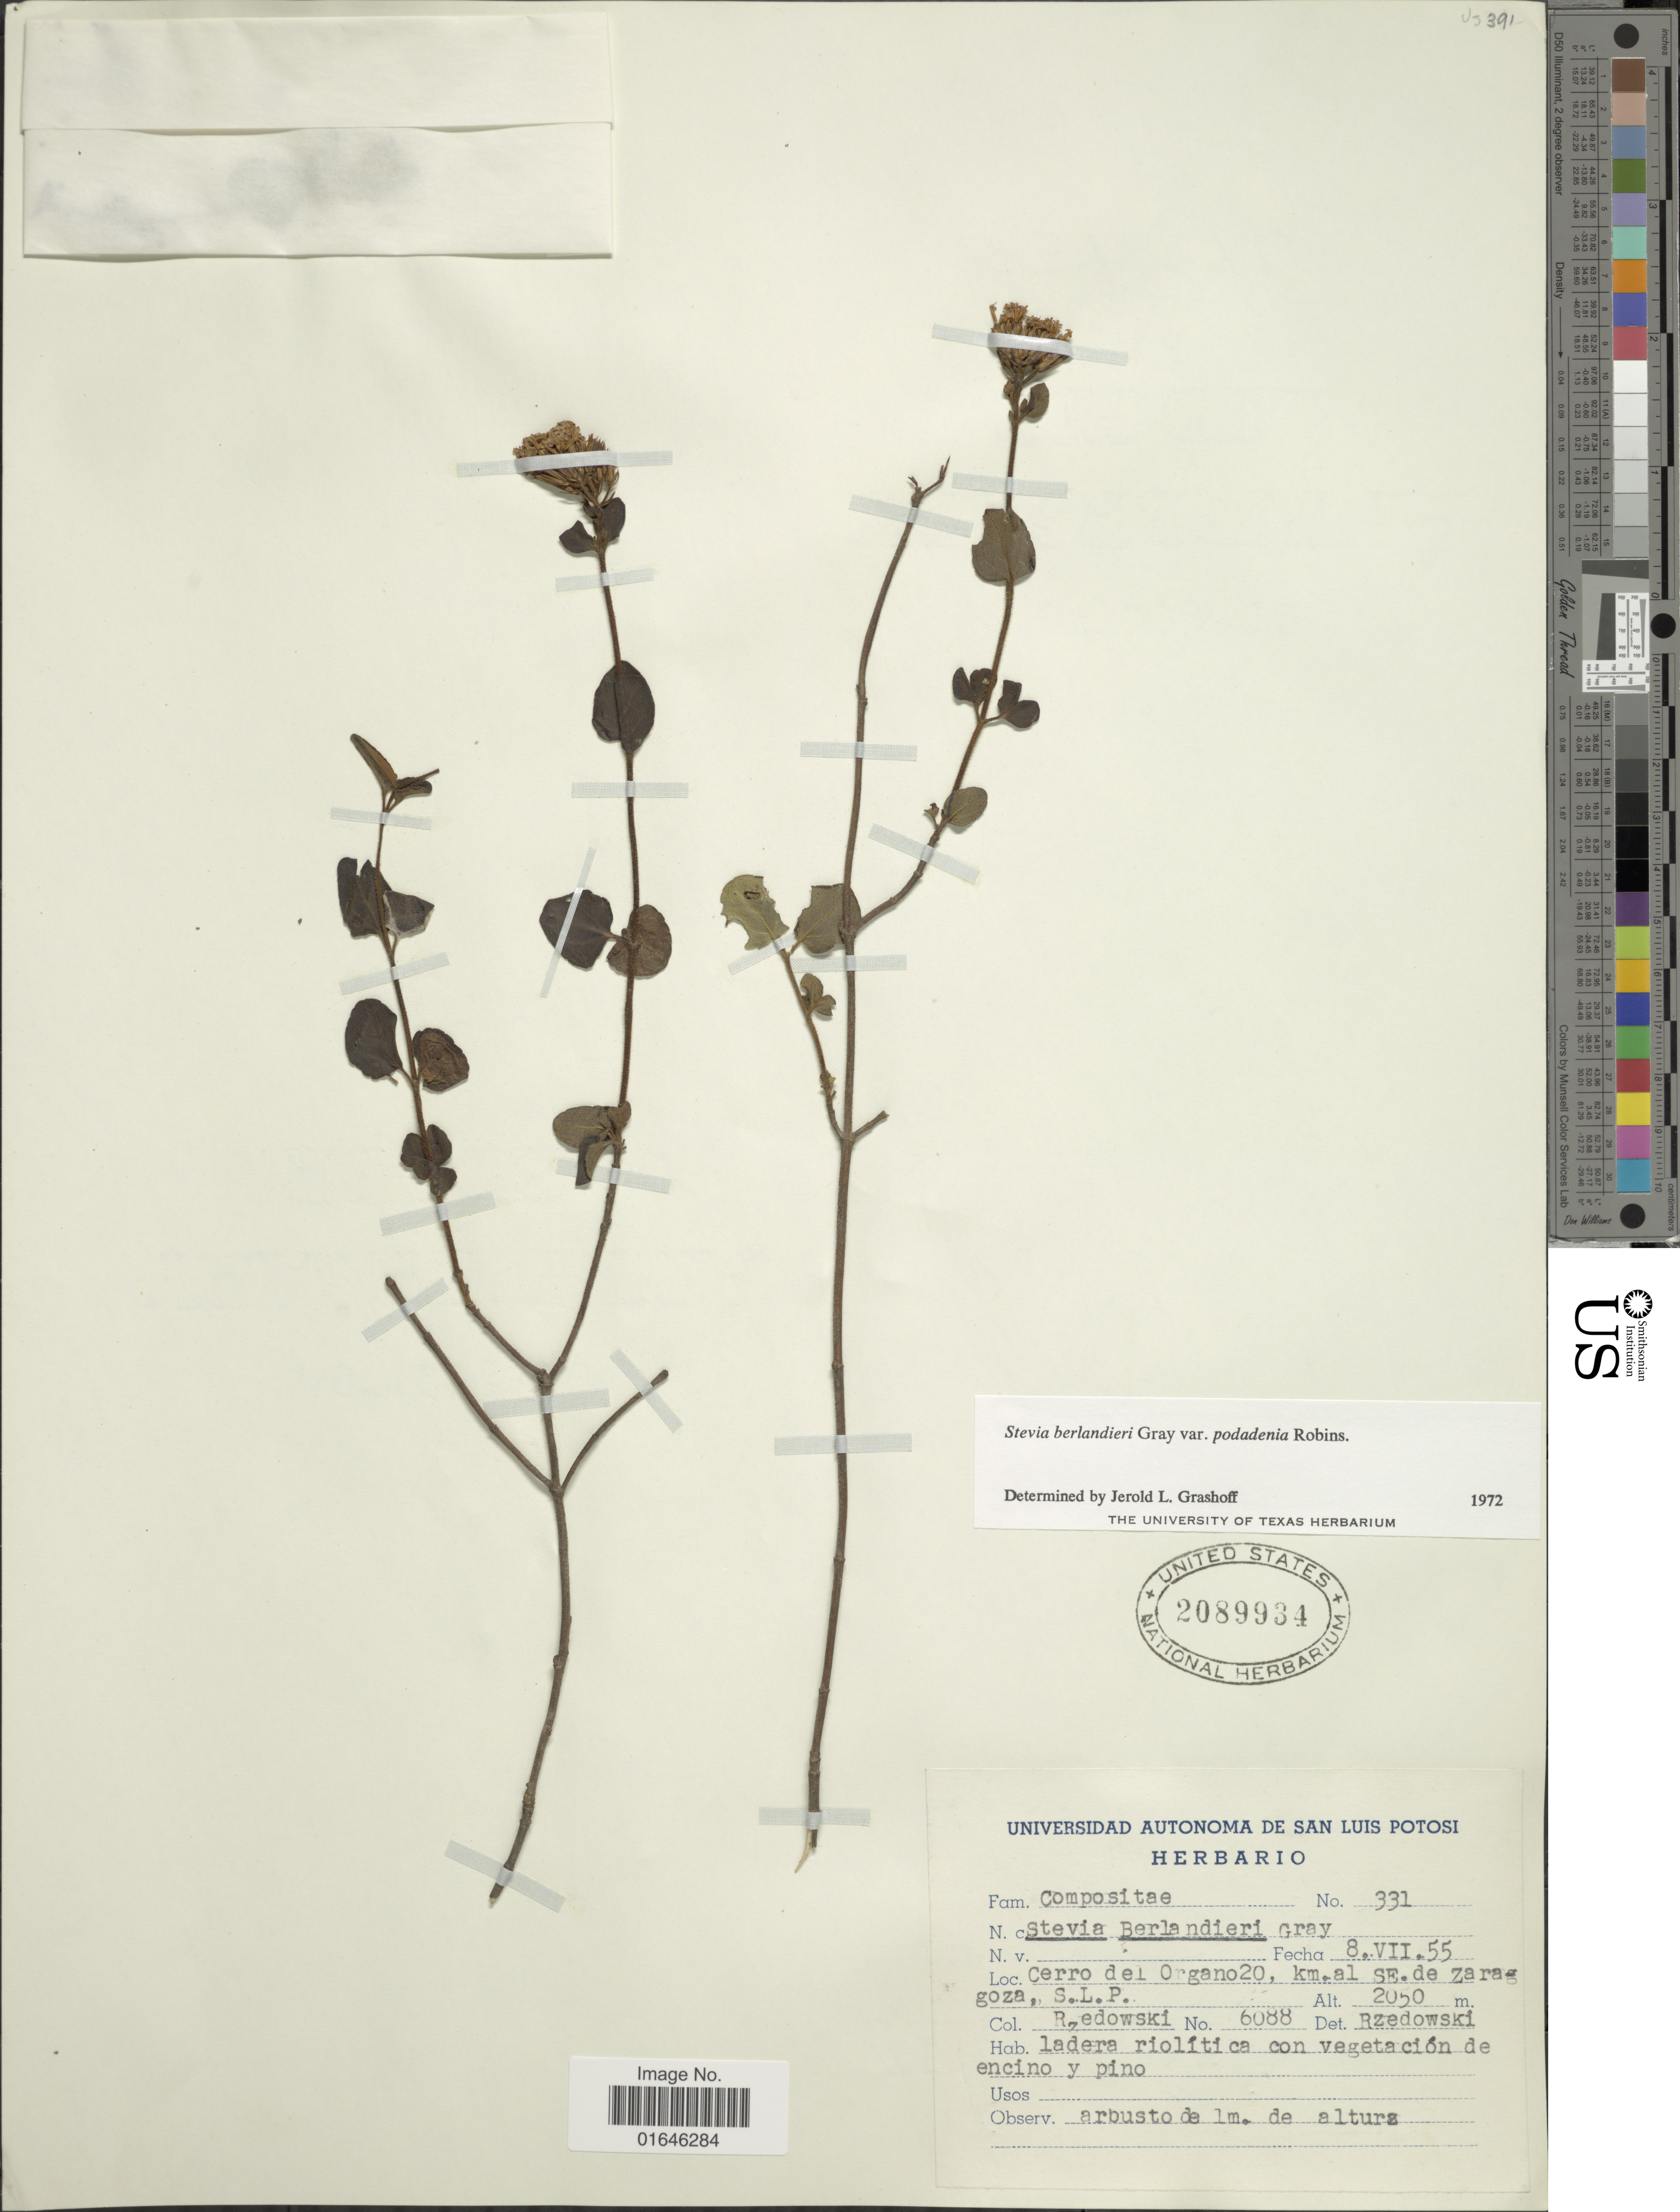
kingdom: Plantae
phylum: Tracheophyta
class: Magnoliopsida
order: Asterales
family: Asteraceae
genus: Stevia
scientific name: Stevia berlandieri var. podadenia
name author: B.L. Rob.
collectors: Rzedowski, --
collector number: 6088/331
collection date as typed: Transcribed d/m/y: 8/7/55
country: Mexico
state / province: San Luis Potosí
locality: Cerro del Organo 20 km. al SE. de Zarag goza, S.L.P.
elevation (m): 2050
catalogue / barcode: US 2089934